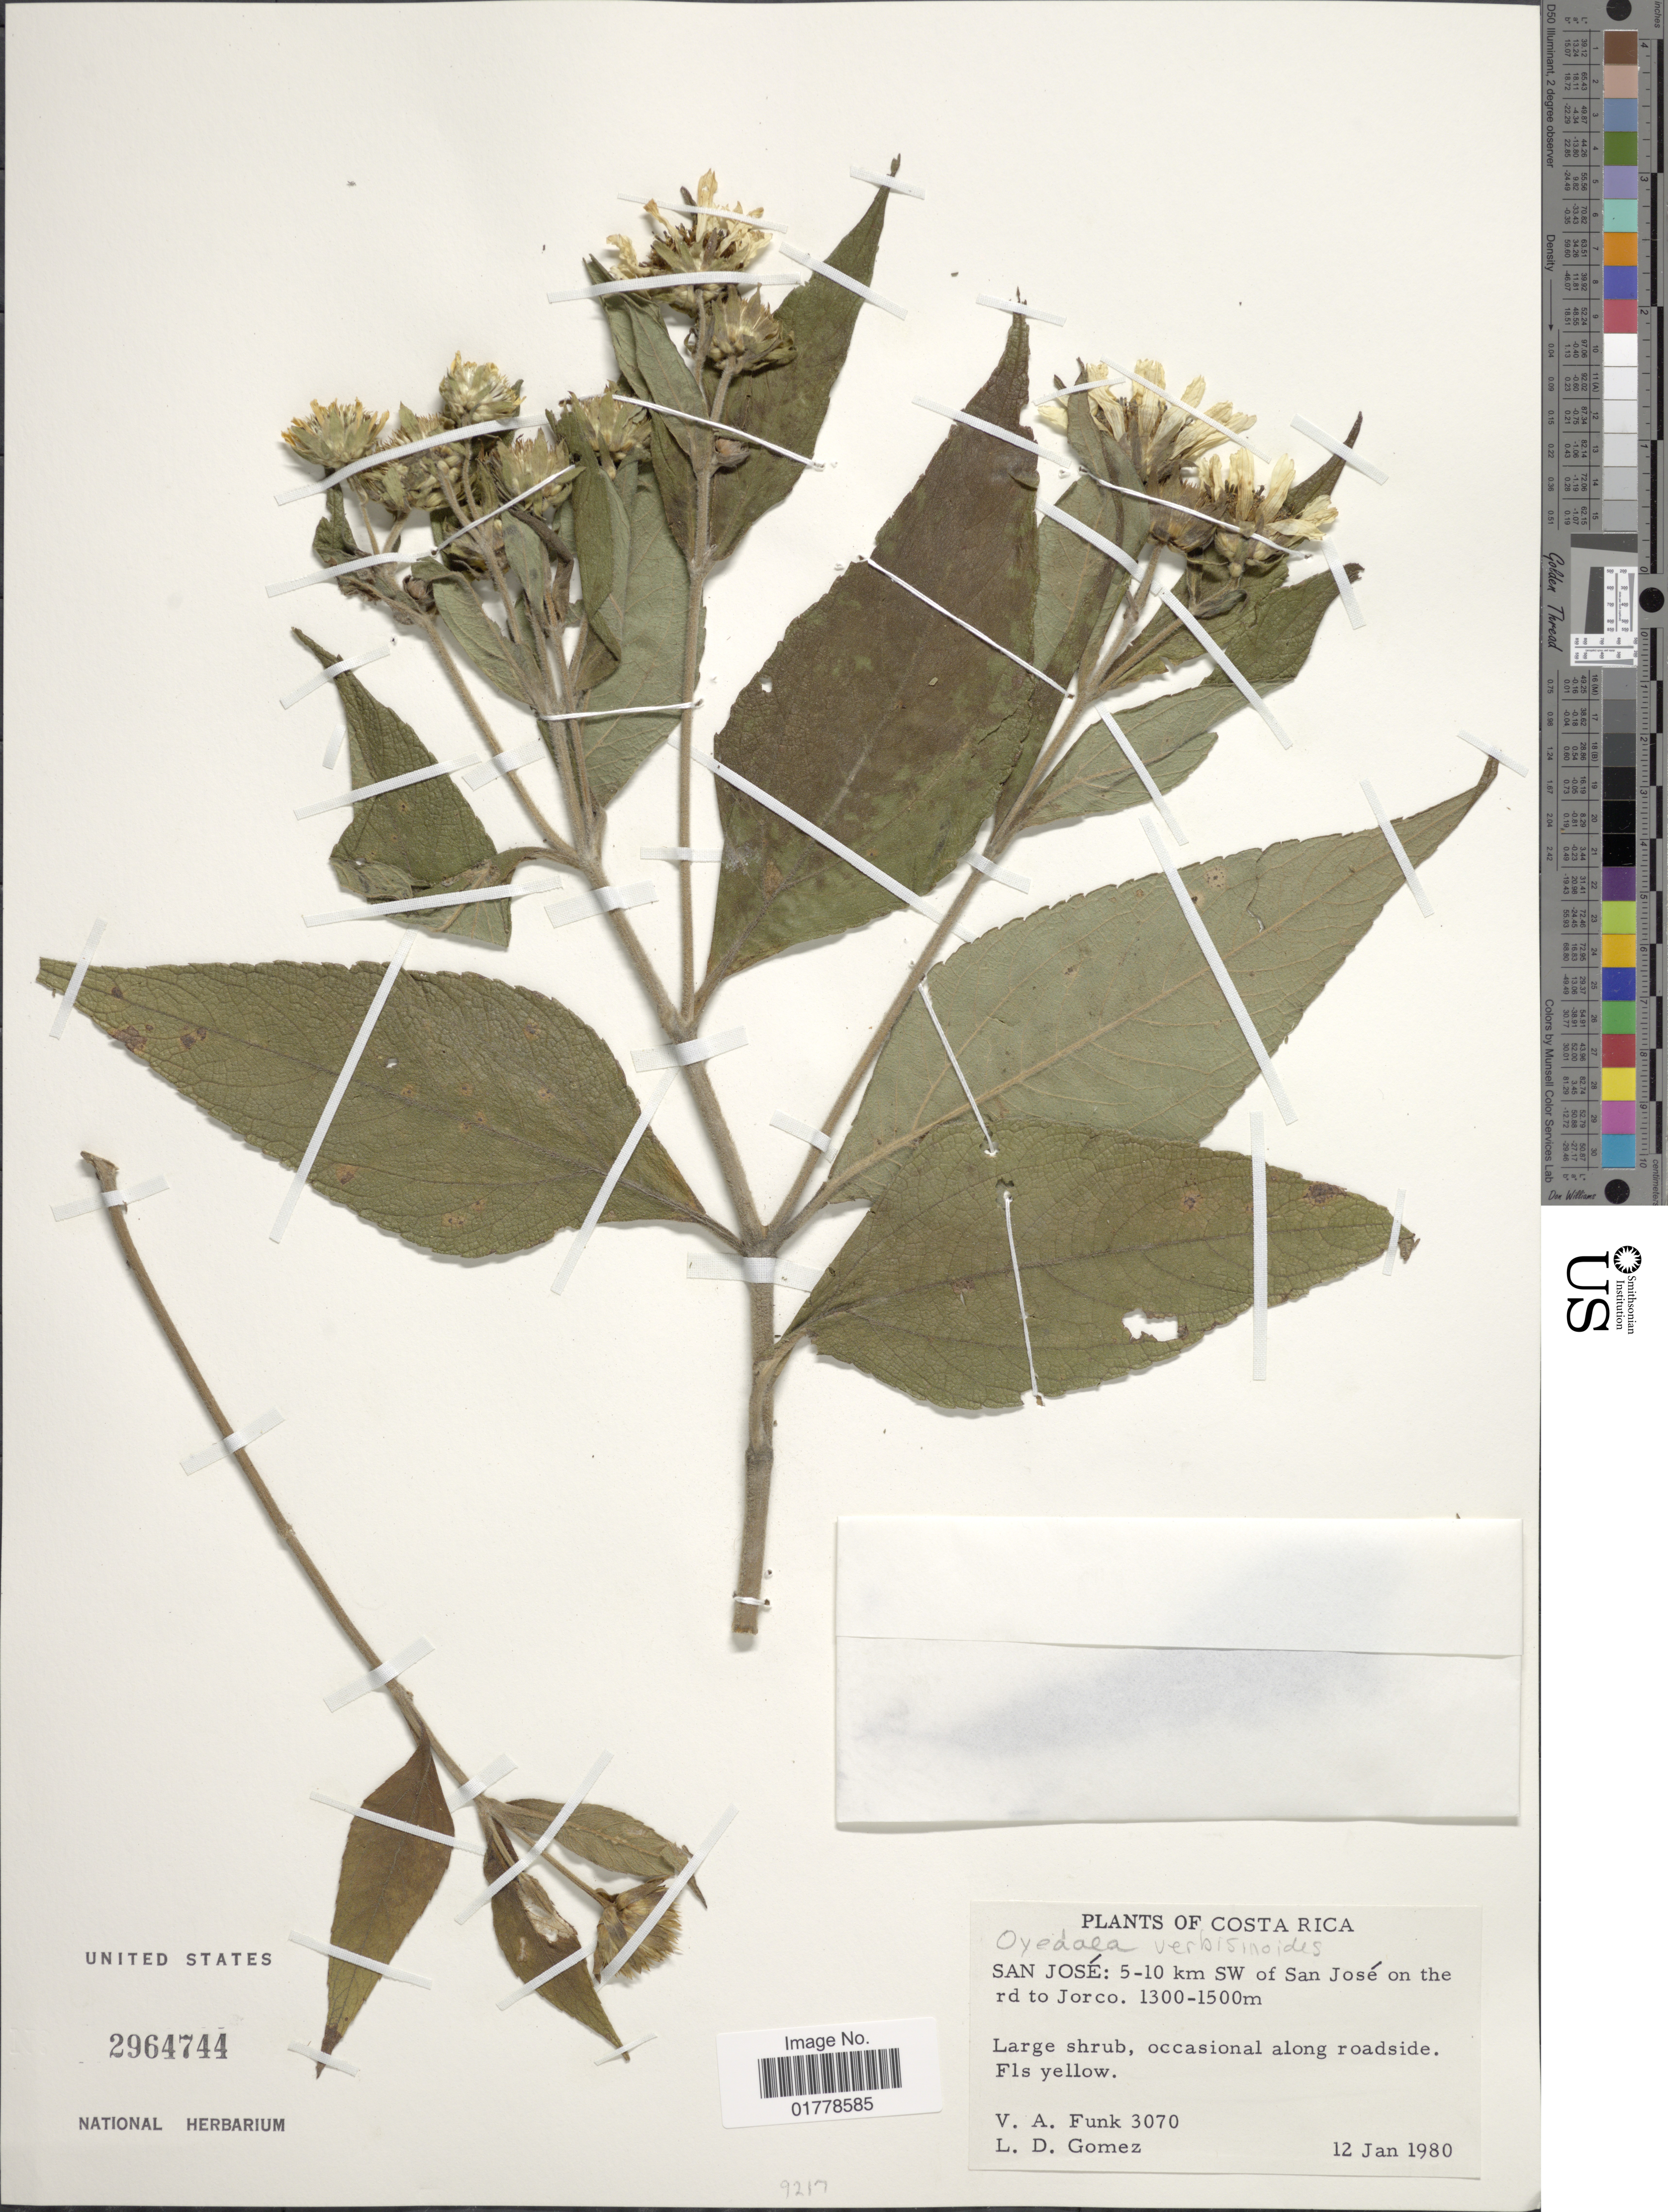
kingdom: Plantae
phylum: Tracheophyta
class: Magnoliopsida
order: Asterales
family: Asteraceae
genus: Oyedaea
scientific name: Oyedaea verbesinoides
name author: DC.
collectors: V. Funk & L. Gomez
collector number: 3070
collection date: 1980-01-12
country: Costa Rica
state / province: San José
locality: San José: 5-10 km SW of San José on the rd to Jorco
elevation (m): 1300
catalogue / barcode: US 2964744